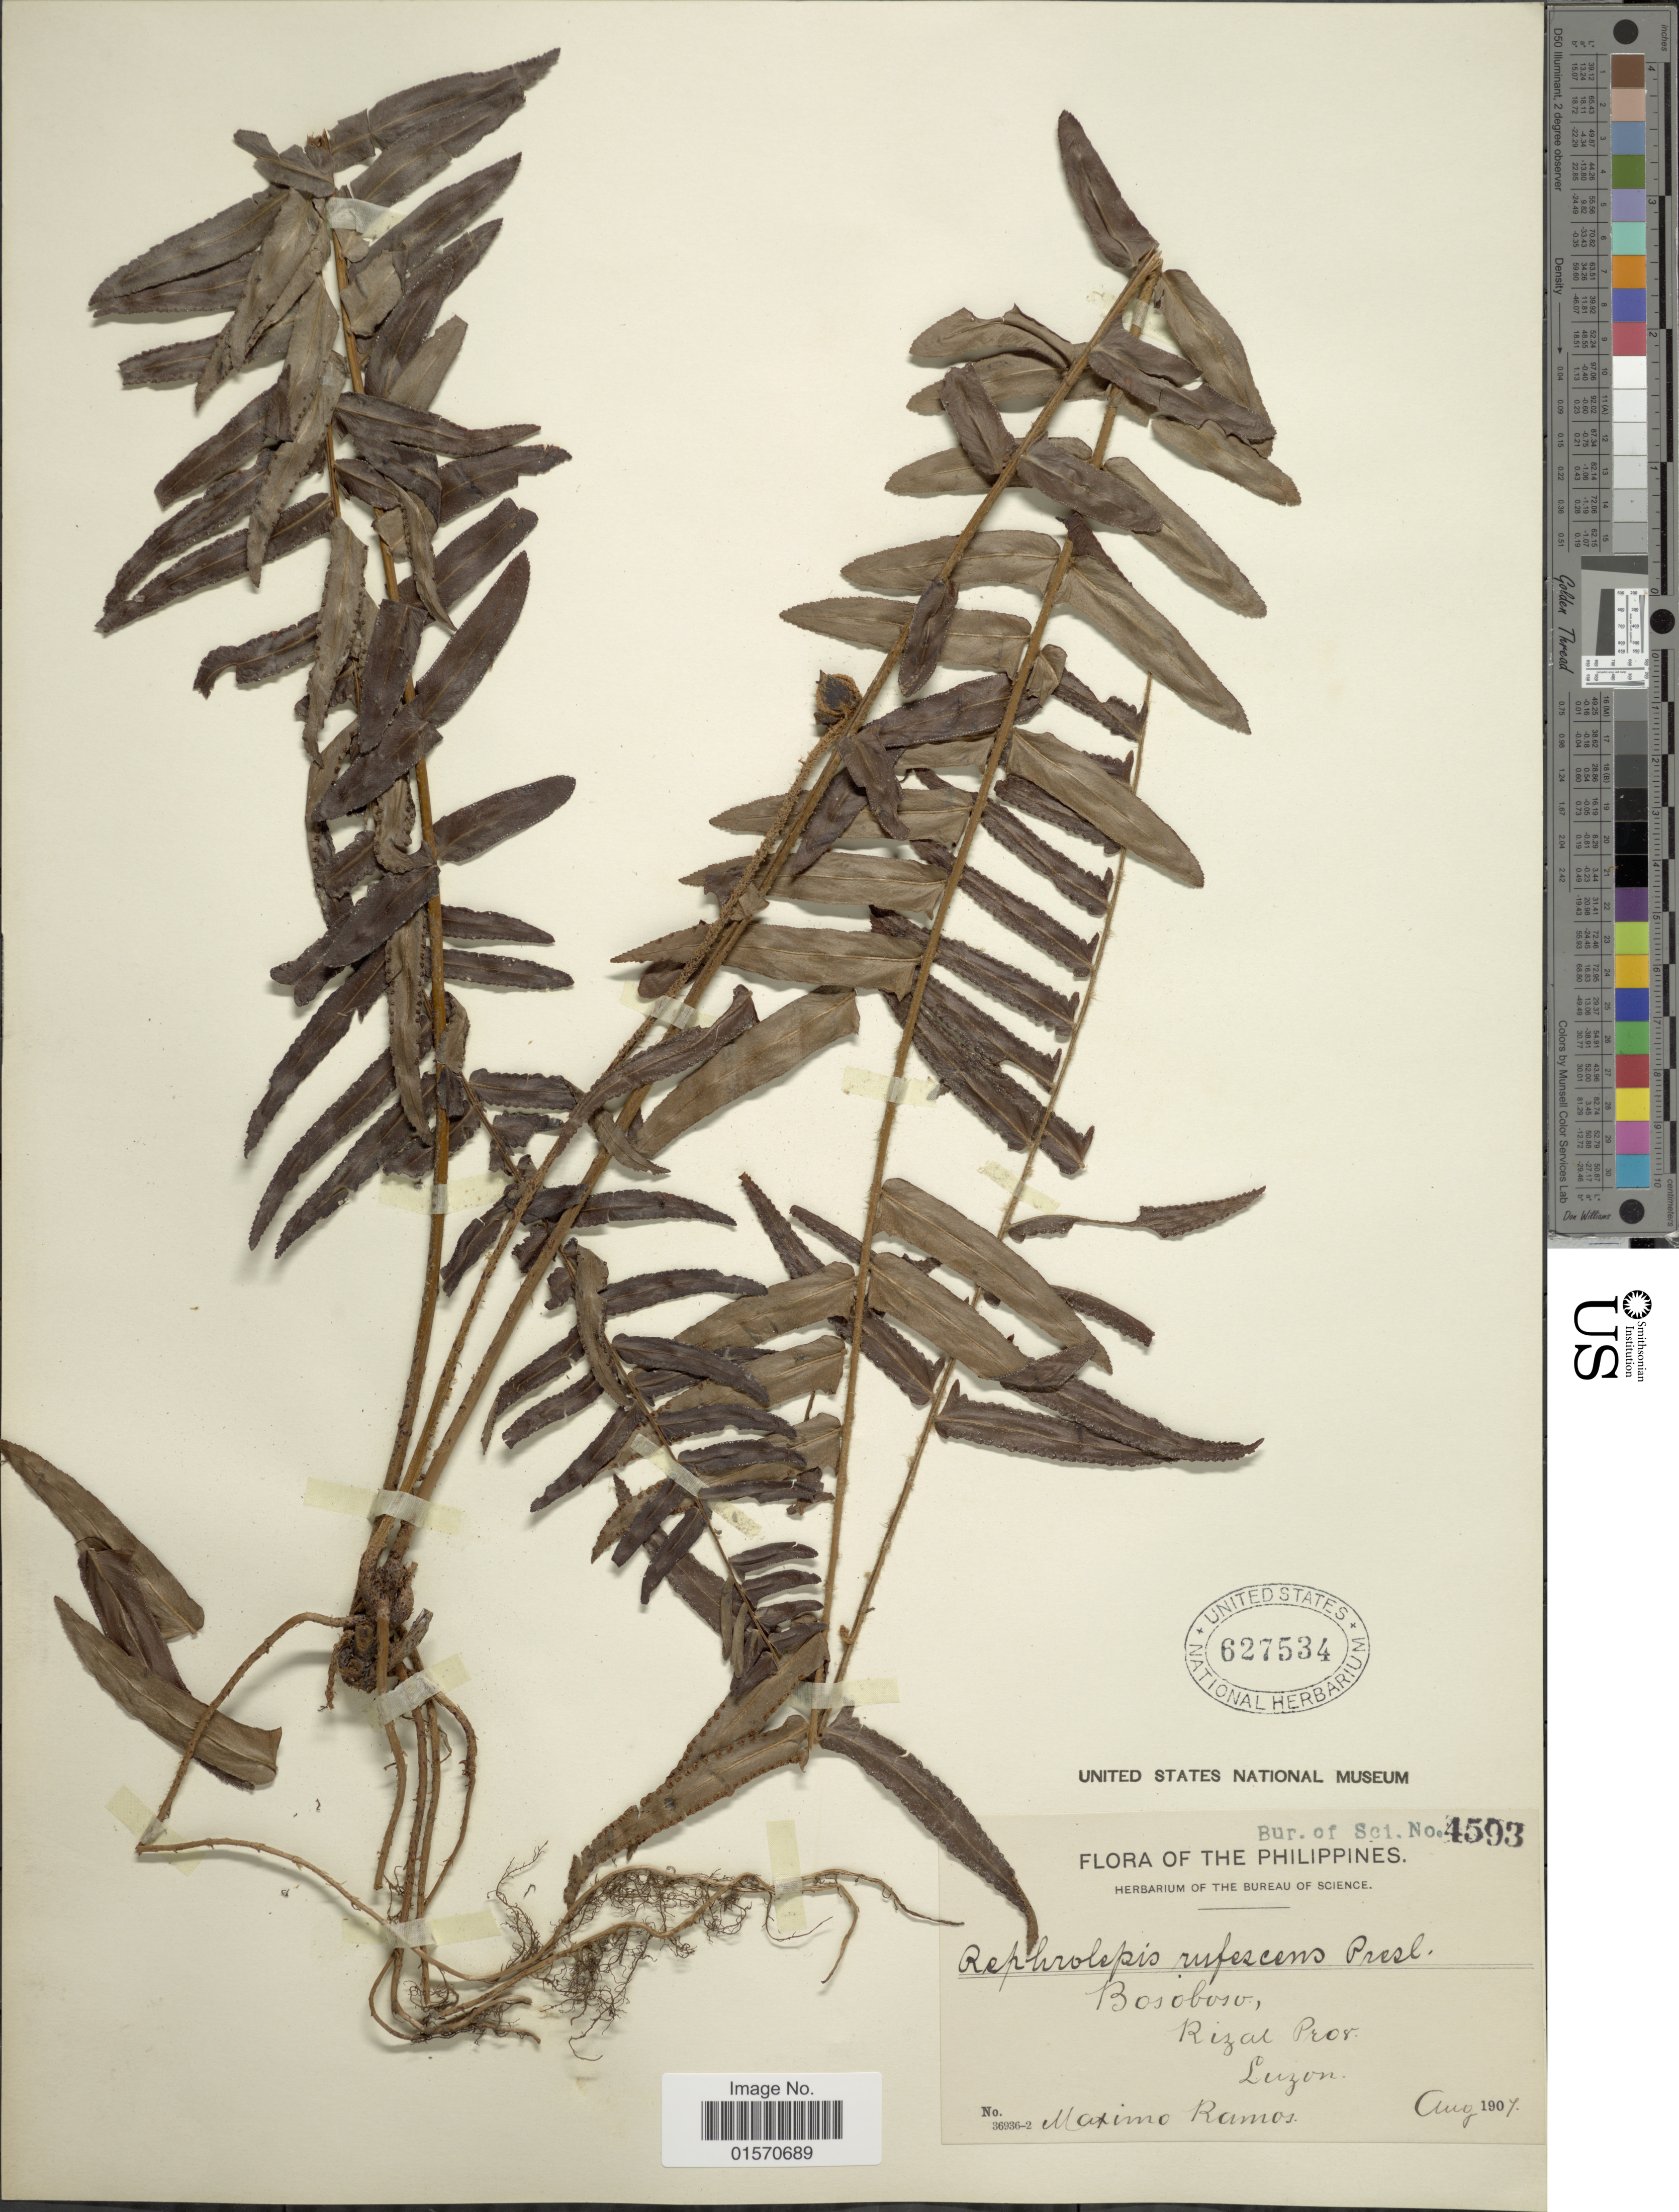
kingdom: Plantae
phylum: Tracheophyta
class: Polypodiopsida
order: Polypodiales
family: Nephrolepidaceae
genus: Nephrolepis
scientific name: Nephrolepis rufescens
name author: Wawra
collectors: M. Ramos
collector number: Bur. of Sci. 4593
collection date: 1907-08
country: Philippines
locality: Bosoboso, Rizal Prov., Luzon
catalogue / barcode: US 627534